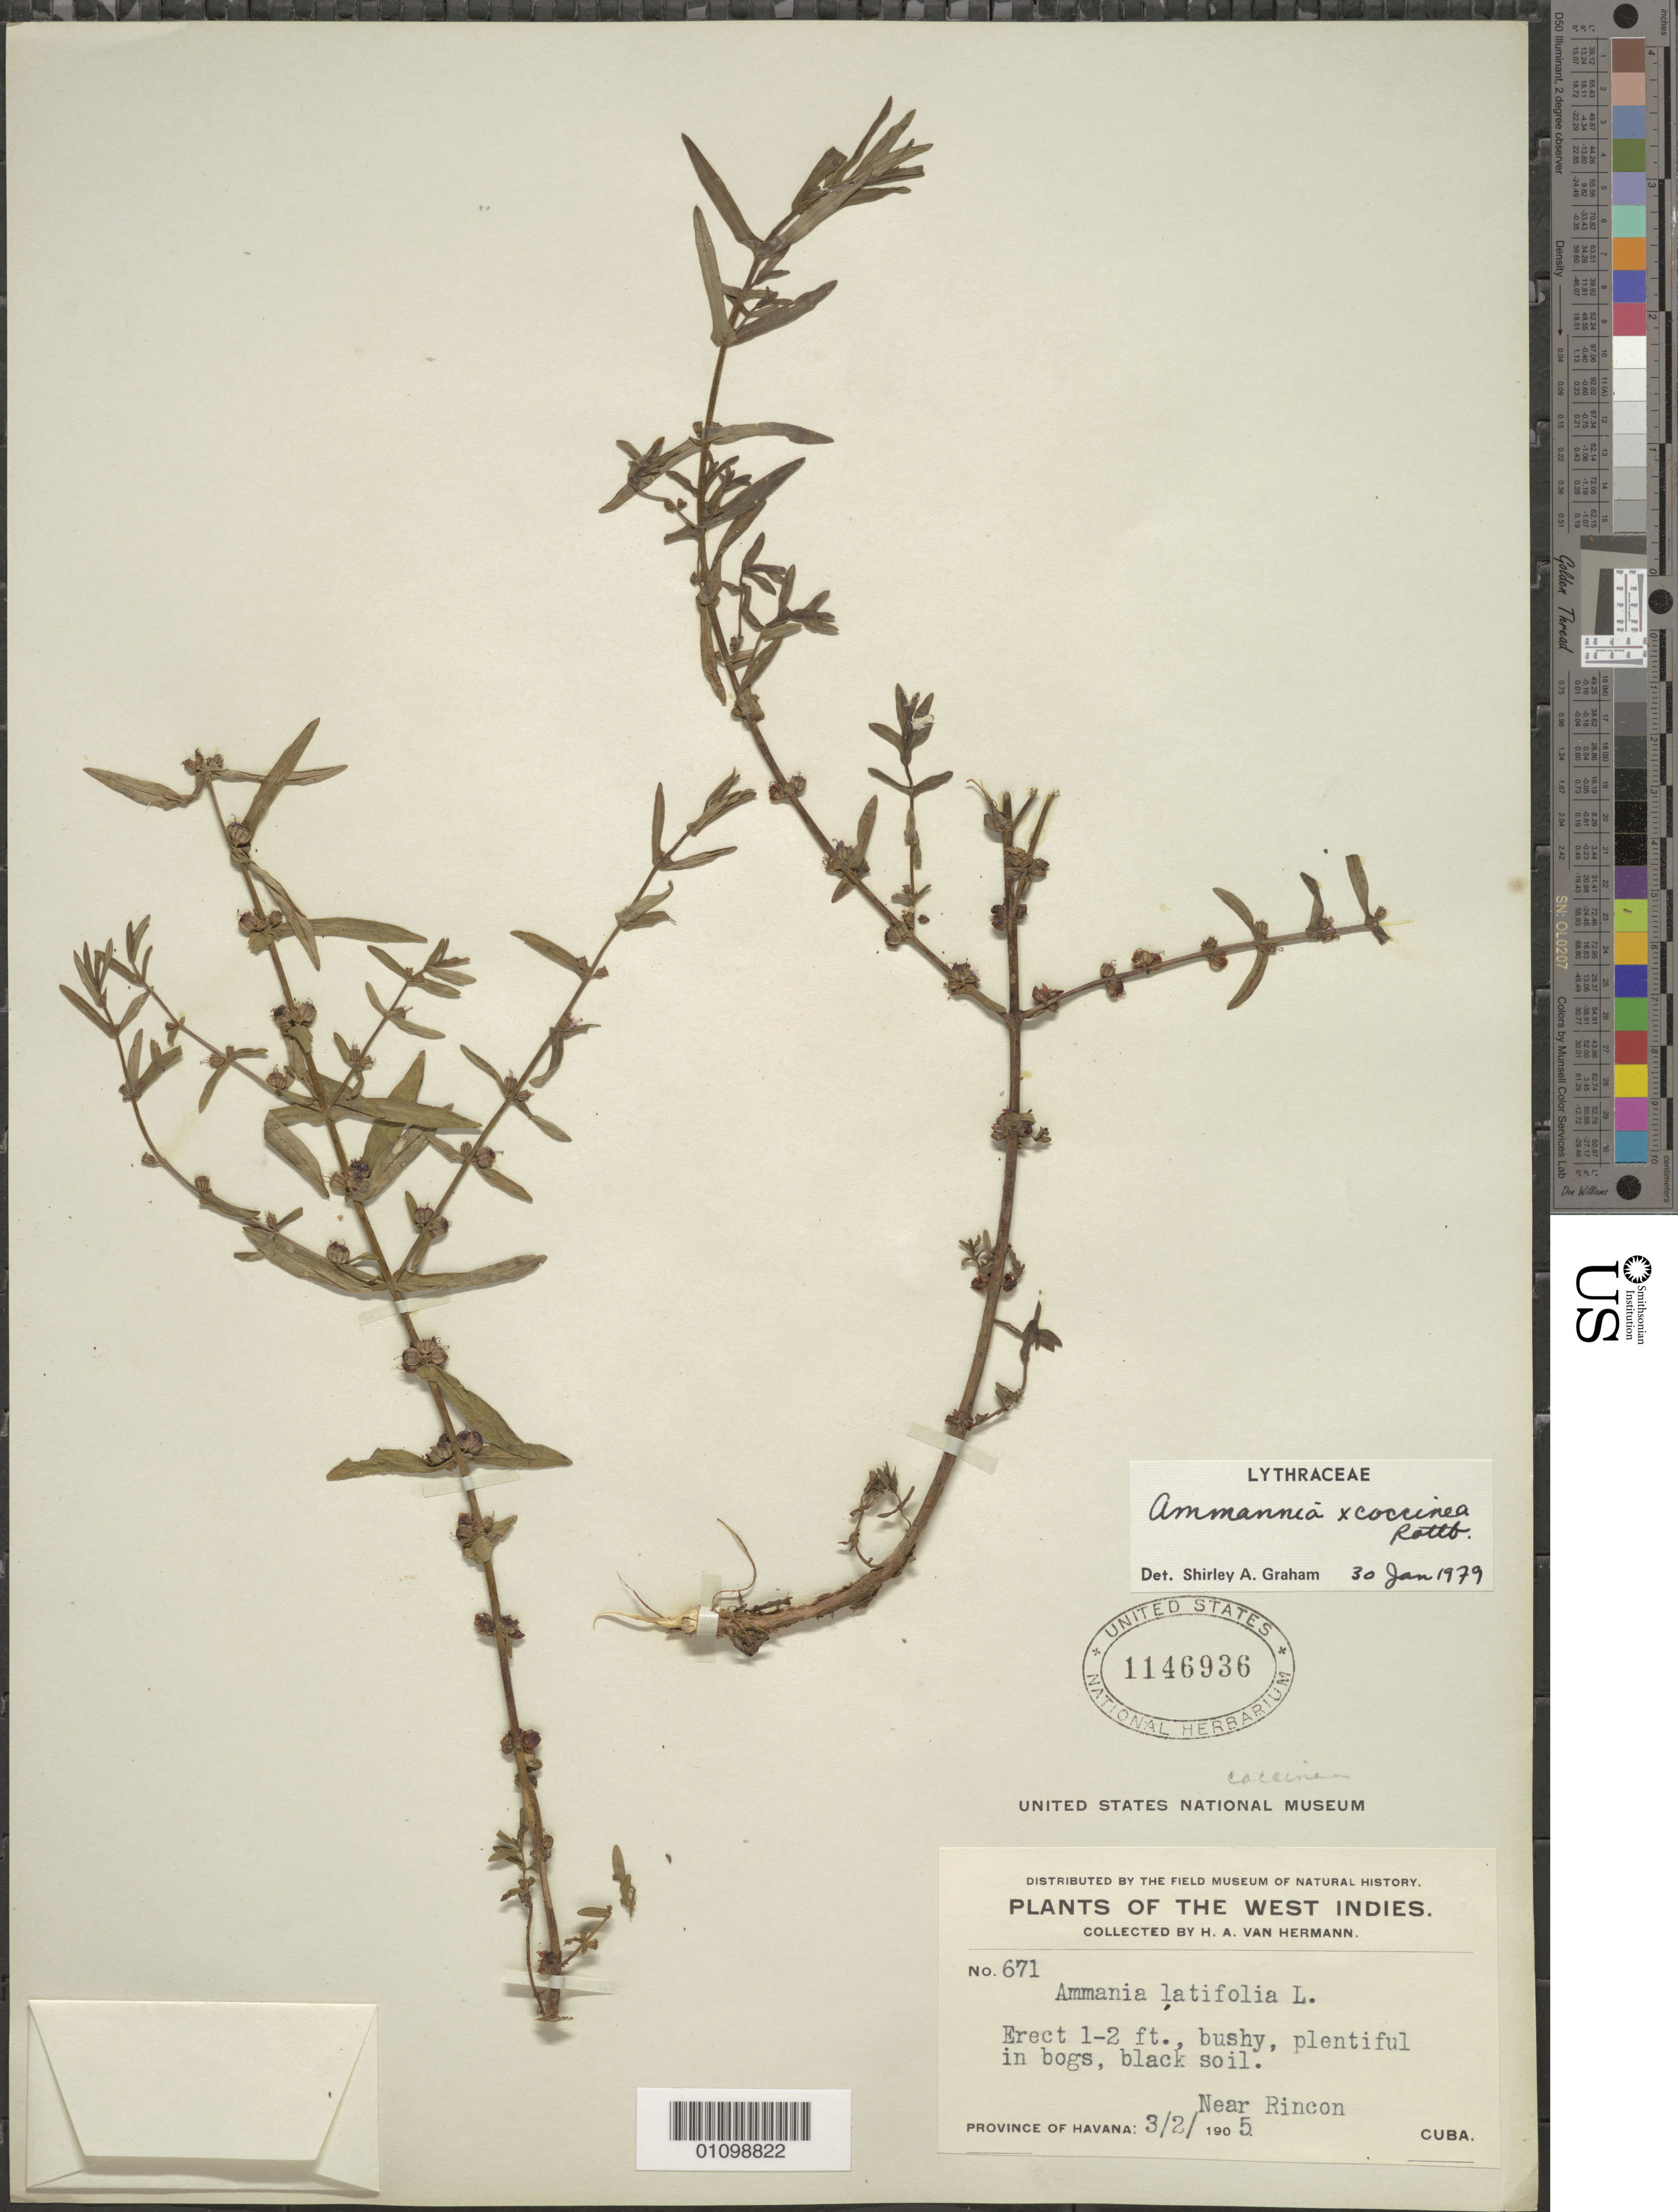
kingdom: Plantae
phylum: Tracheophyta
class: Magnoliopsida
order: Myrtales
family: Lythraceae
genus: Ammannia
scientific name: Ammannia coccinea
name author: Rottb.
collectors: H. A. Van Hermann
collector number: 671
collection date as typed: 03 Feb 1905 or 02 Apr 1905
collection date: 1905-02-03 or 1905-04-02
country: Cuba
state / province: La Habana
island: Cuba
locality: Near Rincon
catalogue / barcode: US 1146936